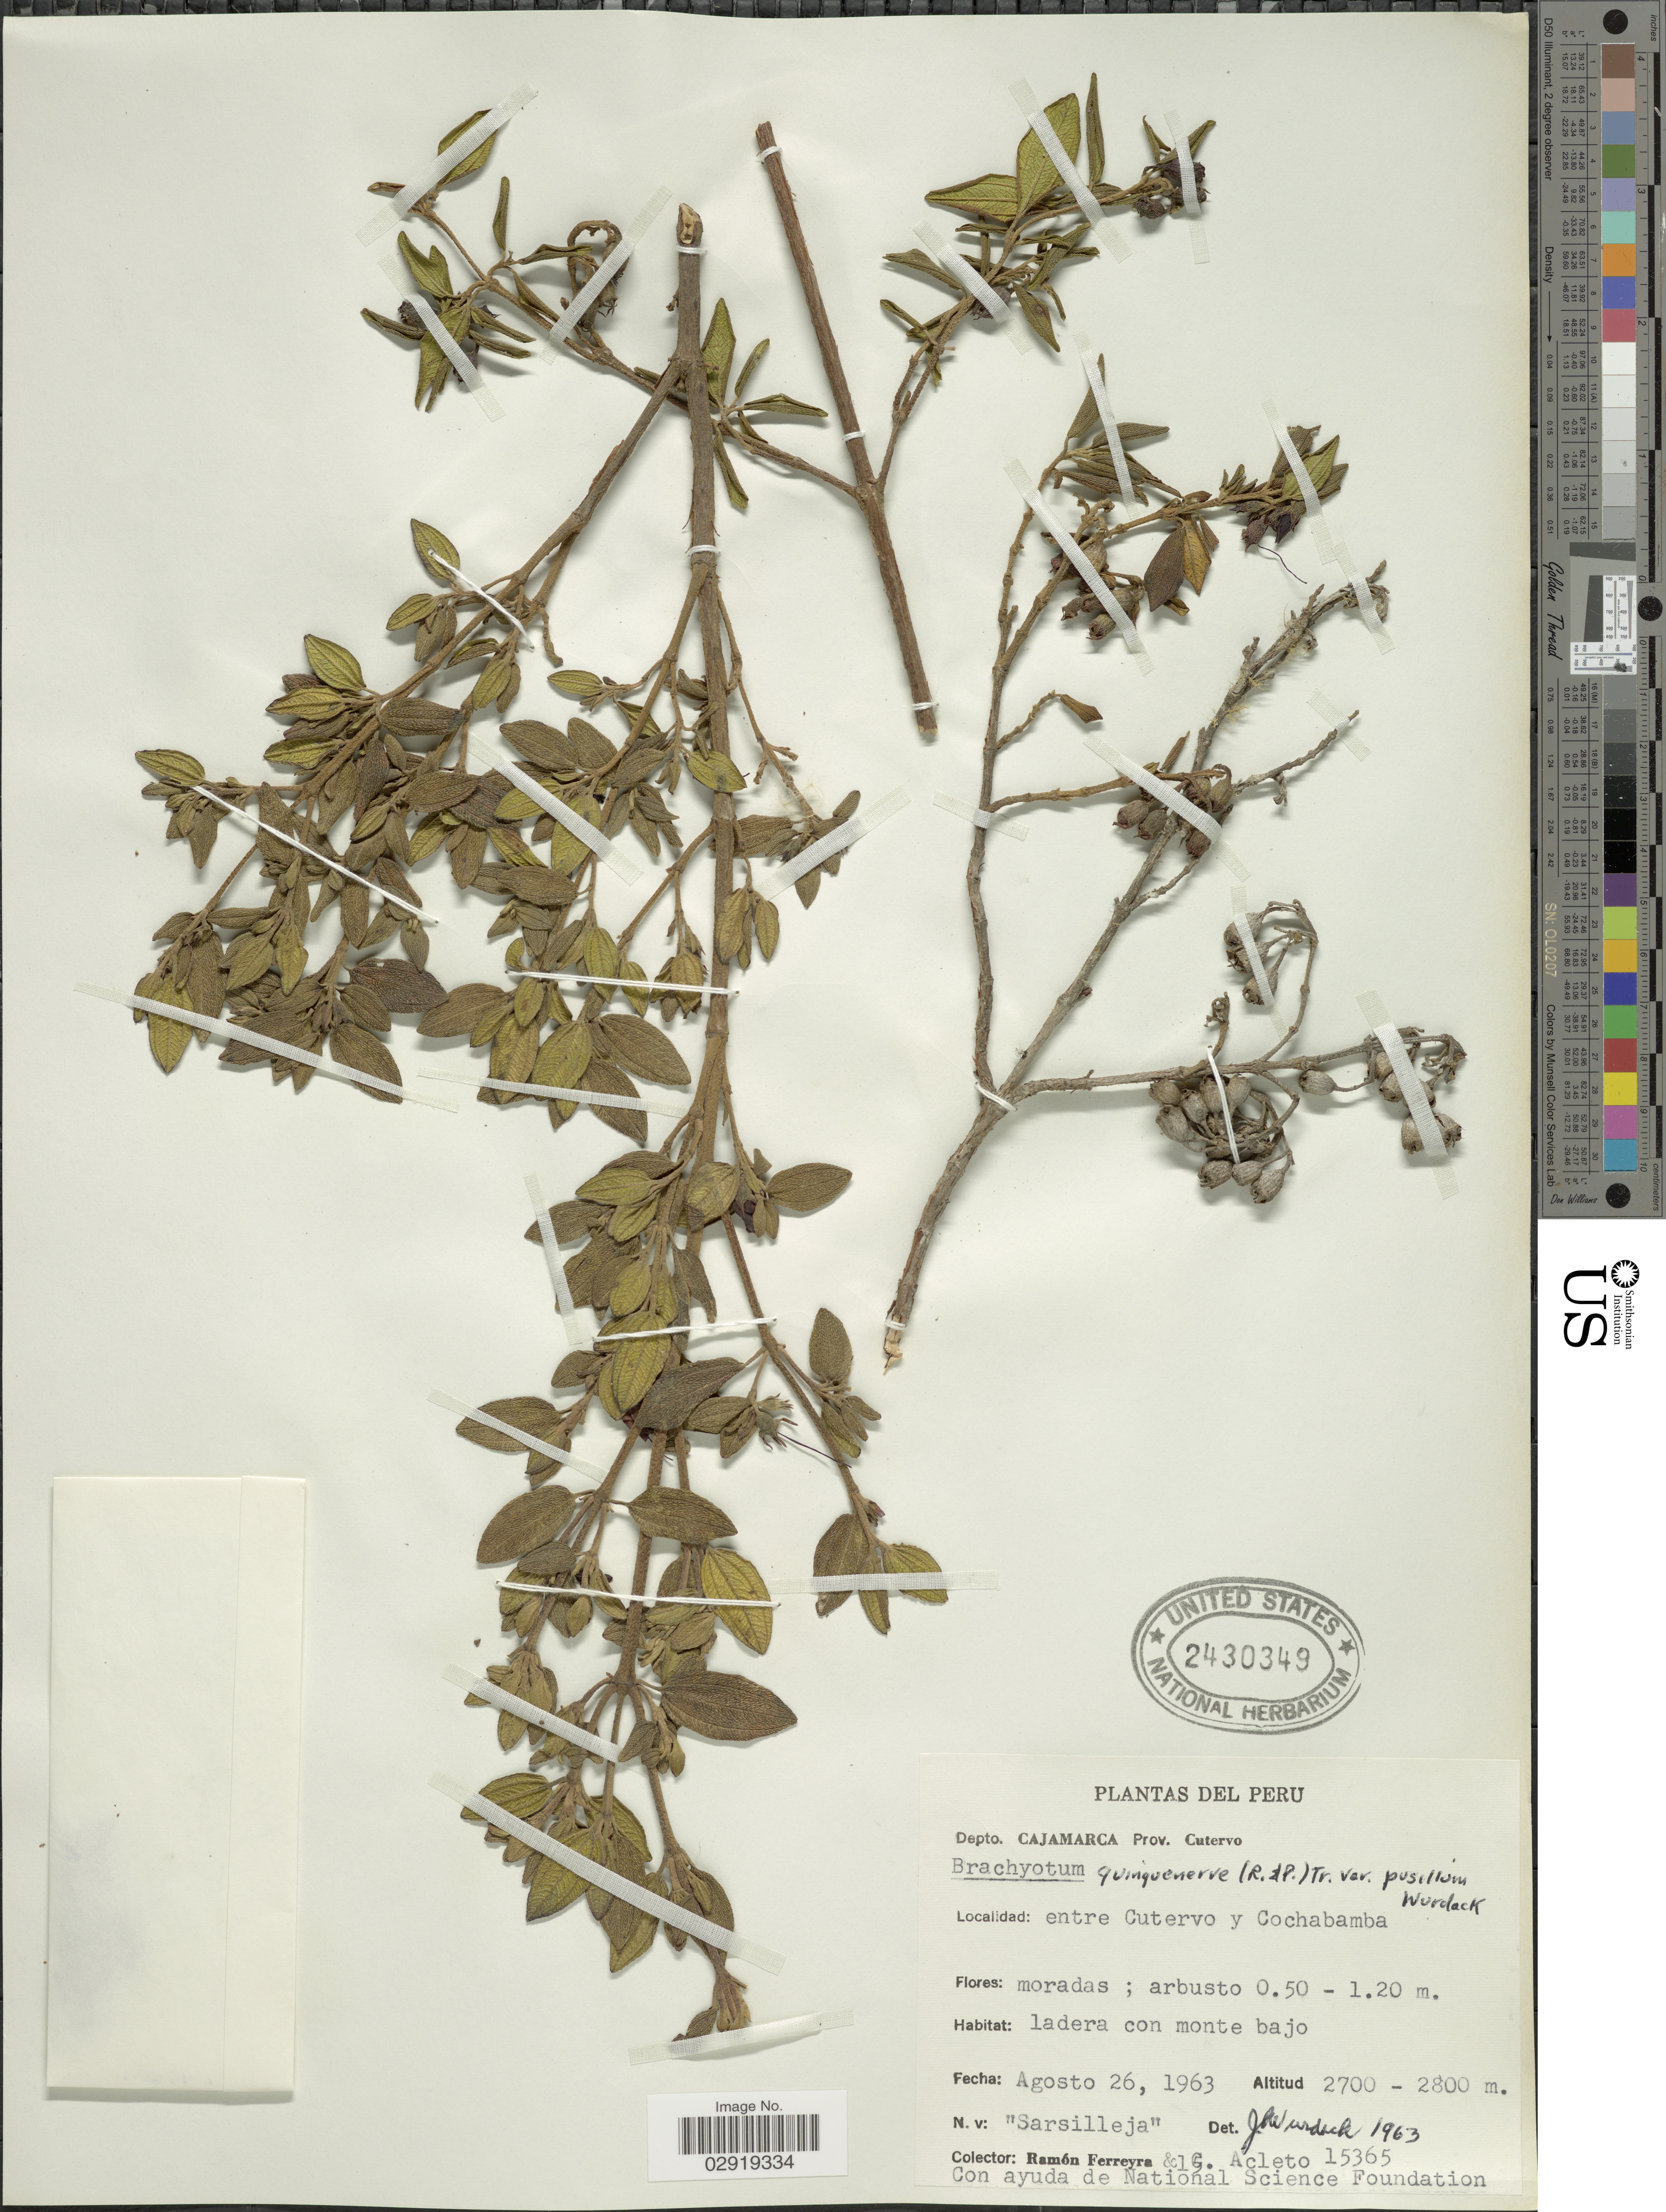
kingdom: Plantae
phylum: Tracheophyta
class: Magnoliopsida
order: Myrtales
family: Melastomataceae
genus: Brachyotum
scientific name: Brachyotum quinquenerve var. pusillum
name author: Wurdack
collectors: R. A. Ferreyra & C. Acleto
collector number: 15365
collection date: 1963-08-26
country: Peru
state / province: Cajamarca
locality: Depto. Cajamarca. Prov. Cutervo. Entre Cutervo y Cochabamba.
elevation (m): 2700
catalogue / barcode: US 2430349